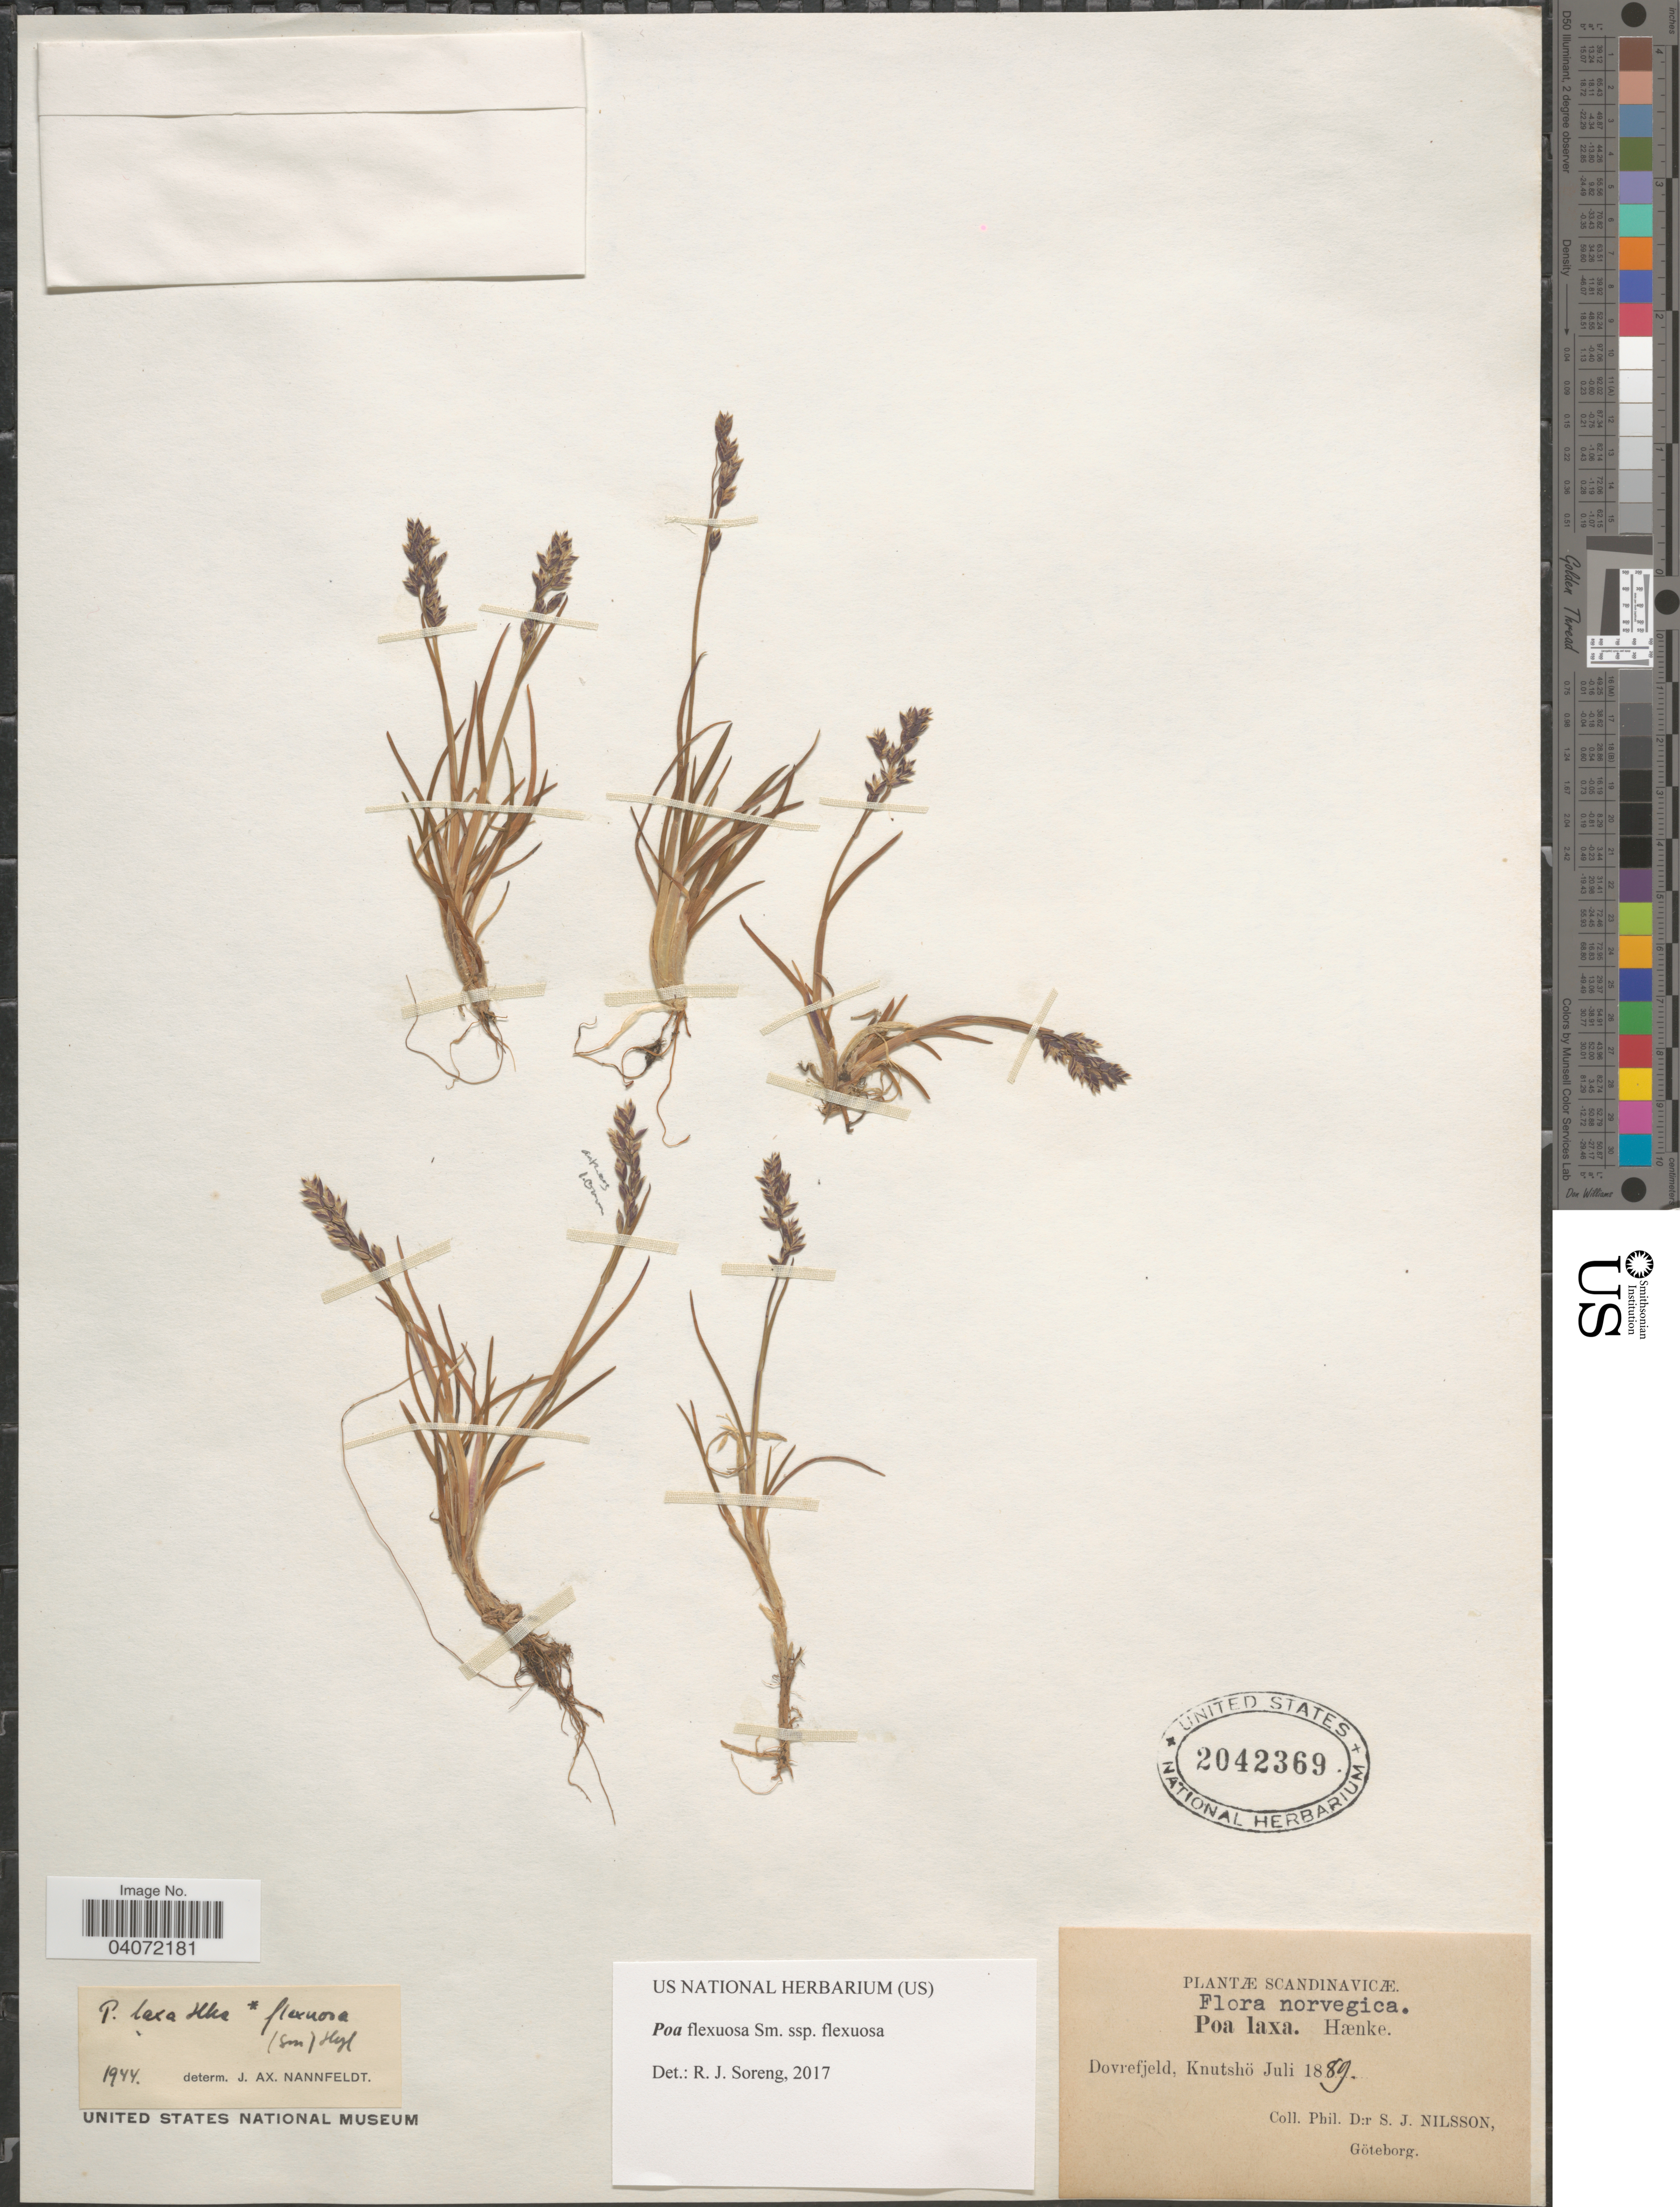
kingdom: Plantae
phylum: Tracheophyta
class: Liliopsida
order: Poales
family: Poaceae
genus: Poa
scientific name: Poa flexuosa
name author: Muhl.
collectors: S. Nilsson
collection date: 1889-07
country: Norway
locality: Scandinavicæ. Dovrefjeld, Knutshö.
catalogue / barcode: US 2042369